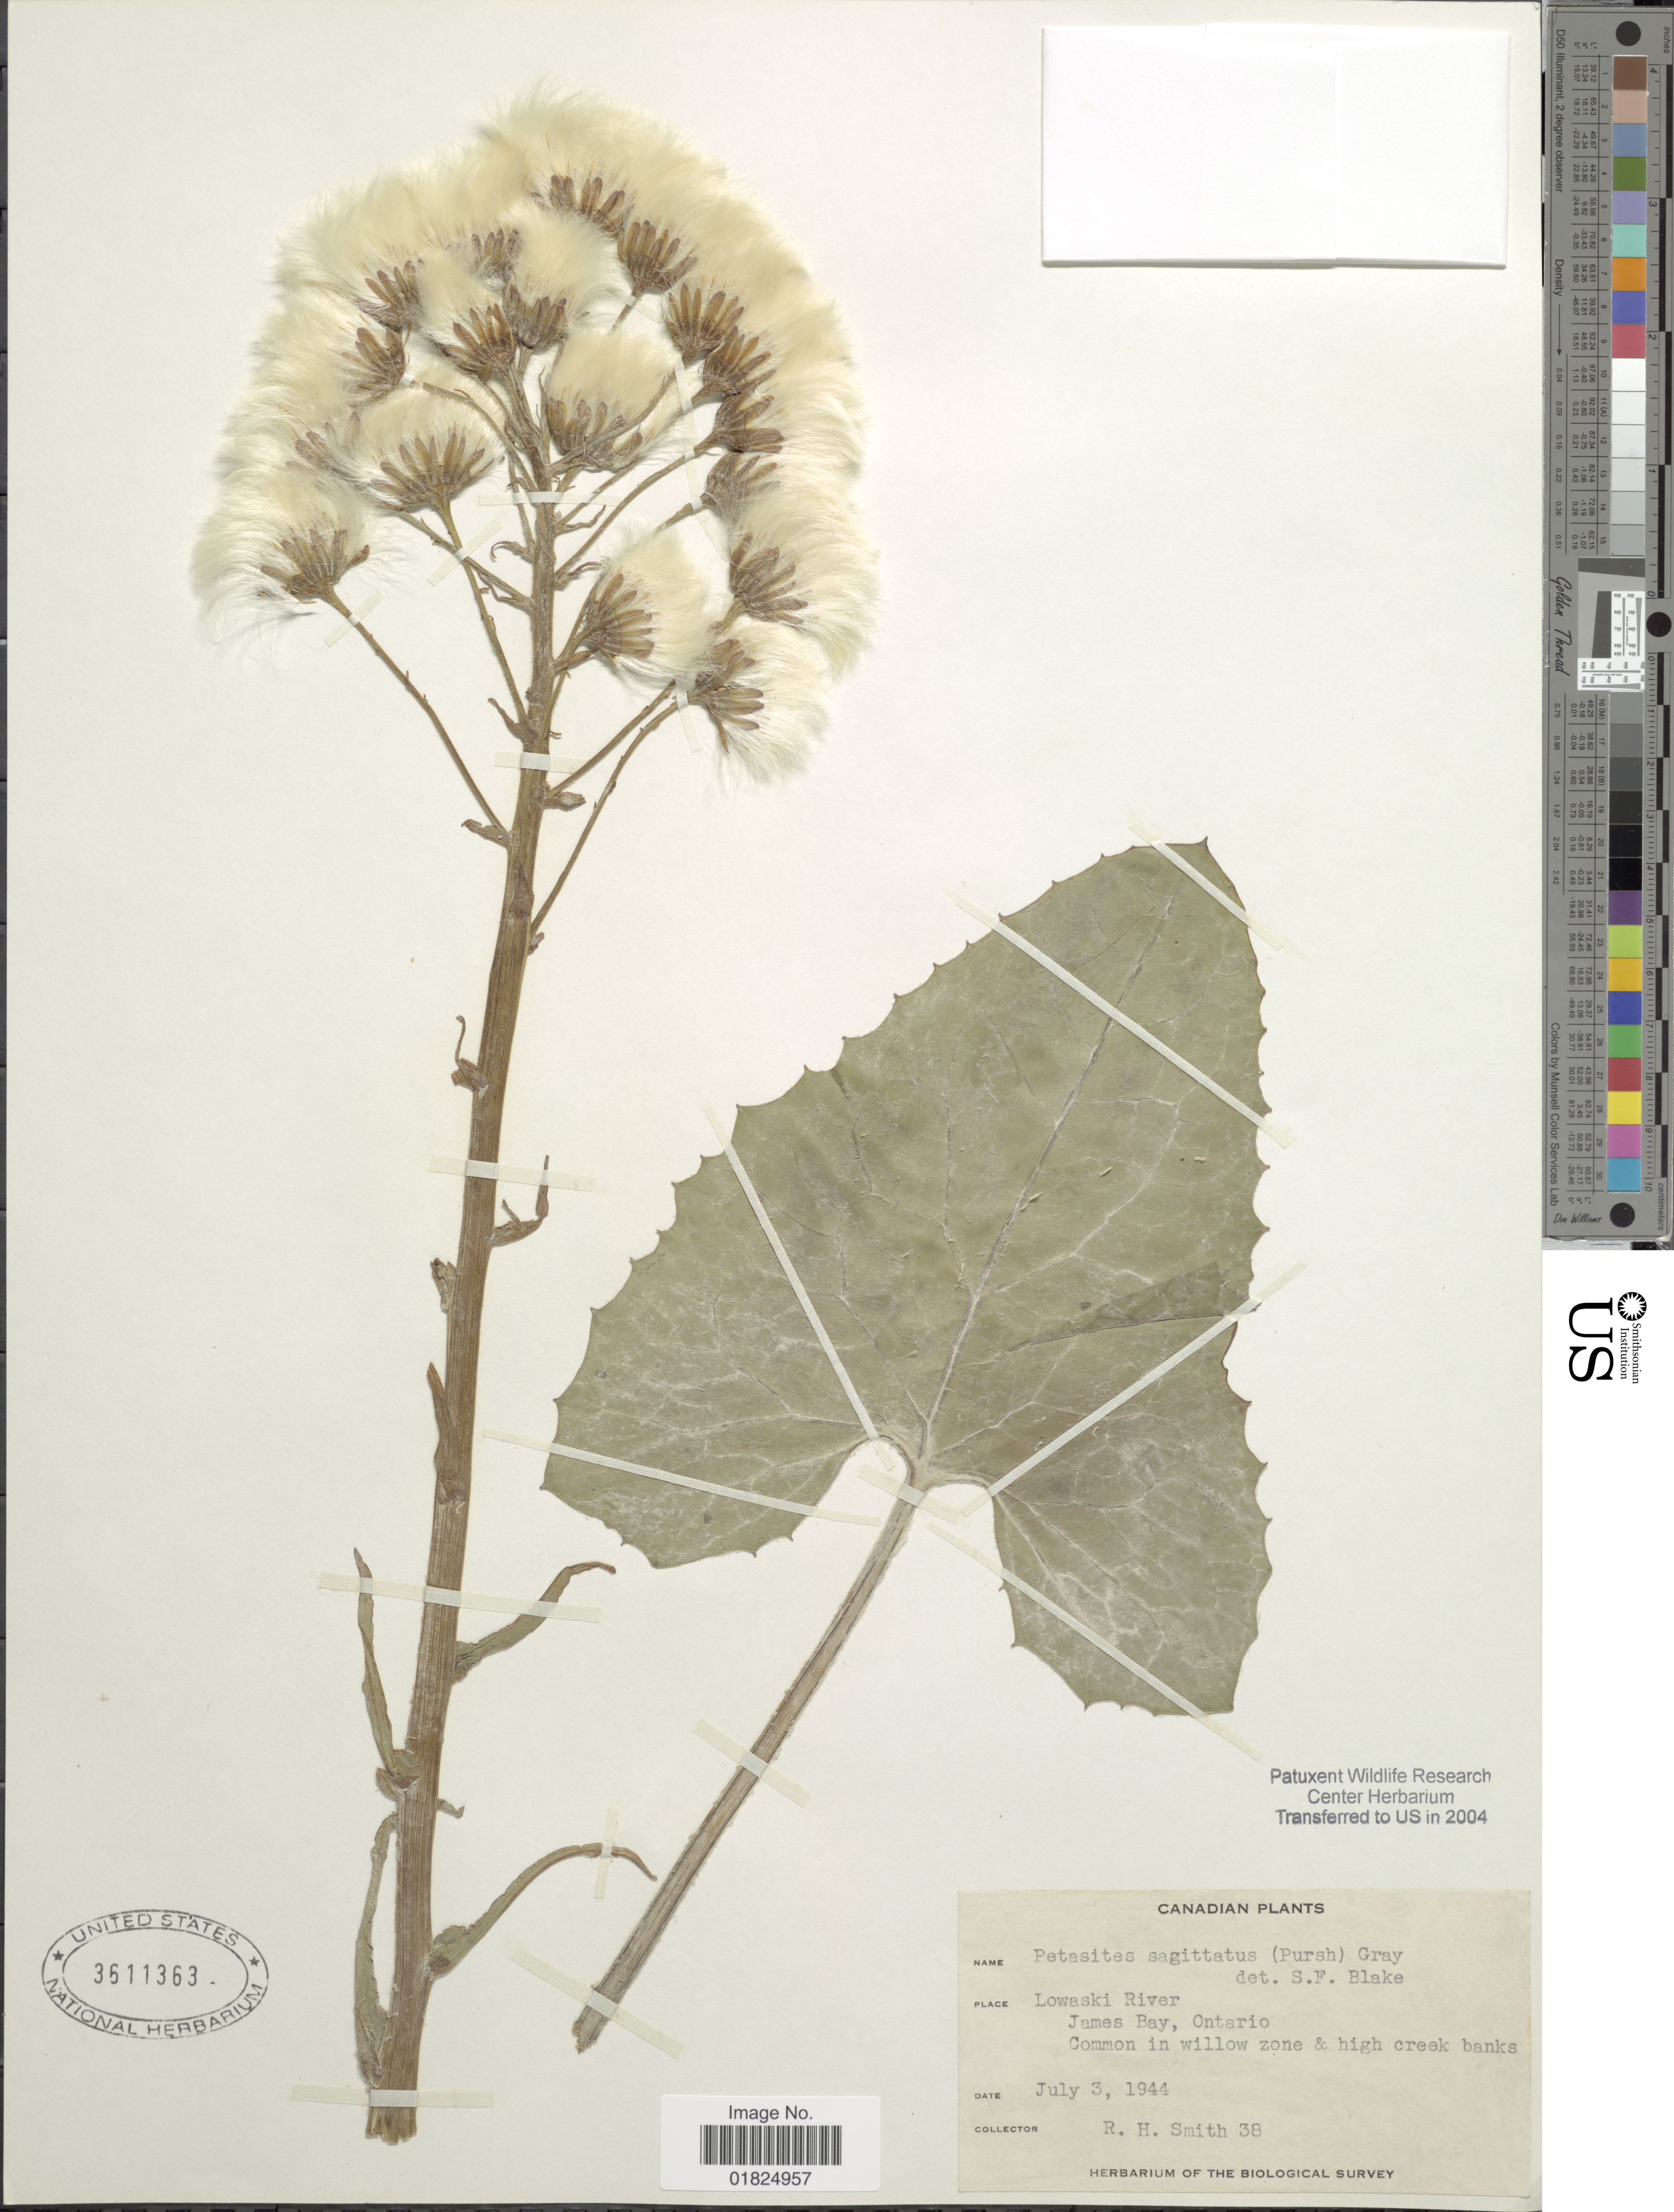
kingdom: Plantae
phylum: Tracheophyta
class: Magnoliopsida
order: Asterales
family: Asteraceae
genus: Petasites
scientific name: Petasites frigidus var. sagittatus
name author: (Banks ex Pursh) Cherniawsky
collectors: R. H. Smith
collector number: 38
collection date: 1944-07-03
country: Canada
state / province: Ontario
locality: Lowaski River. James Bay, Ontario.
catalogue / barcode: US 3511363